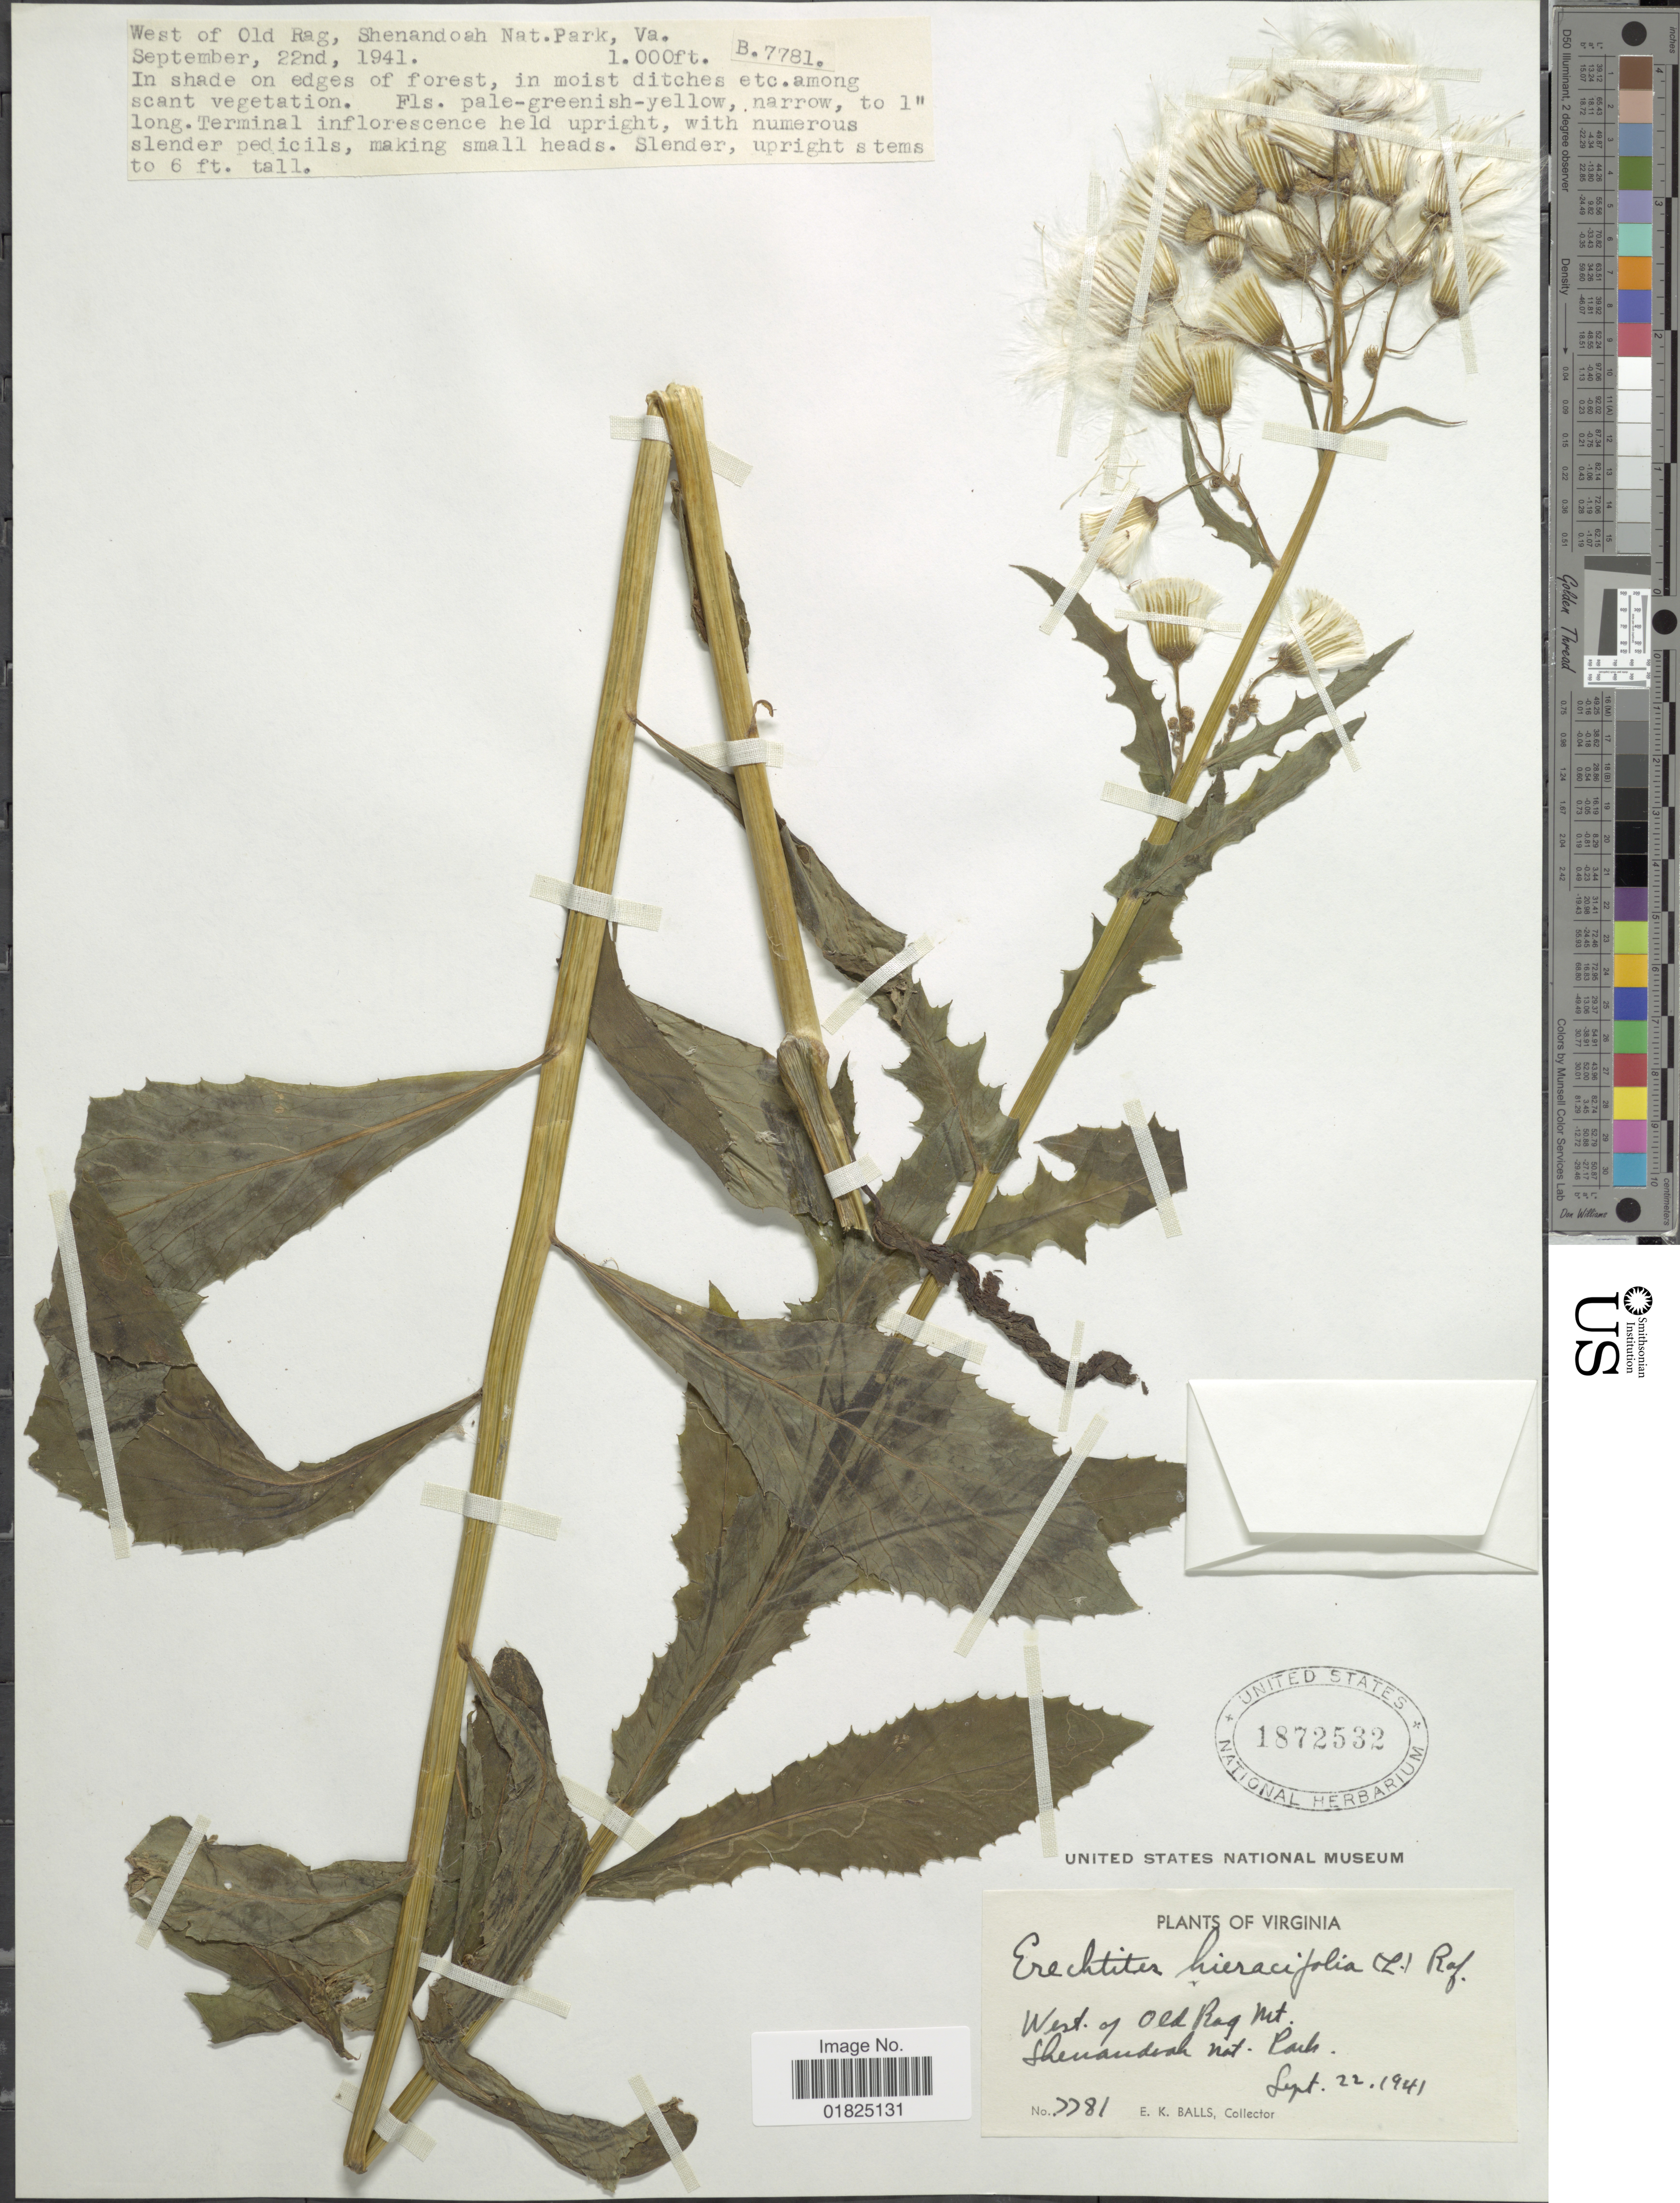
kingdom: Plantae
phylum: Tracheophyta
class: Magnoliopsida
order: Asterales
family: Asteraceae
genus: Erechtites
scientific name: Erechtites hieraciifolius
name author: (L.) Raf. ex DC.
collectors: E. K. Balls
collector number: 7781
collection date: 1941-09-22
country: United States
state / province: Virginia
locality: West of Old Rag Mt. Shenandoah Mt Lake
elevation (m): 305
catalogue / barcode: US 1872532